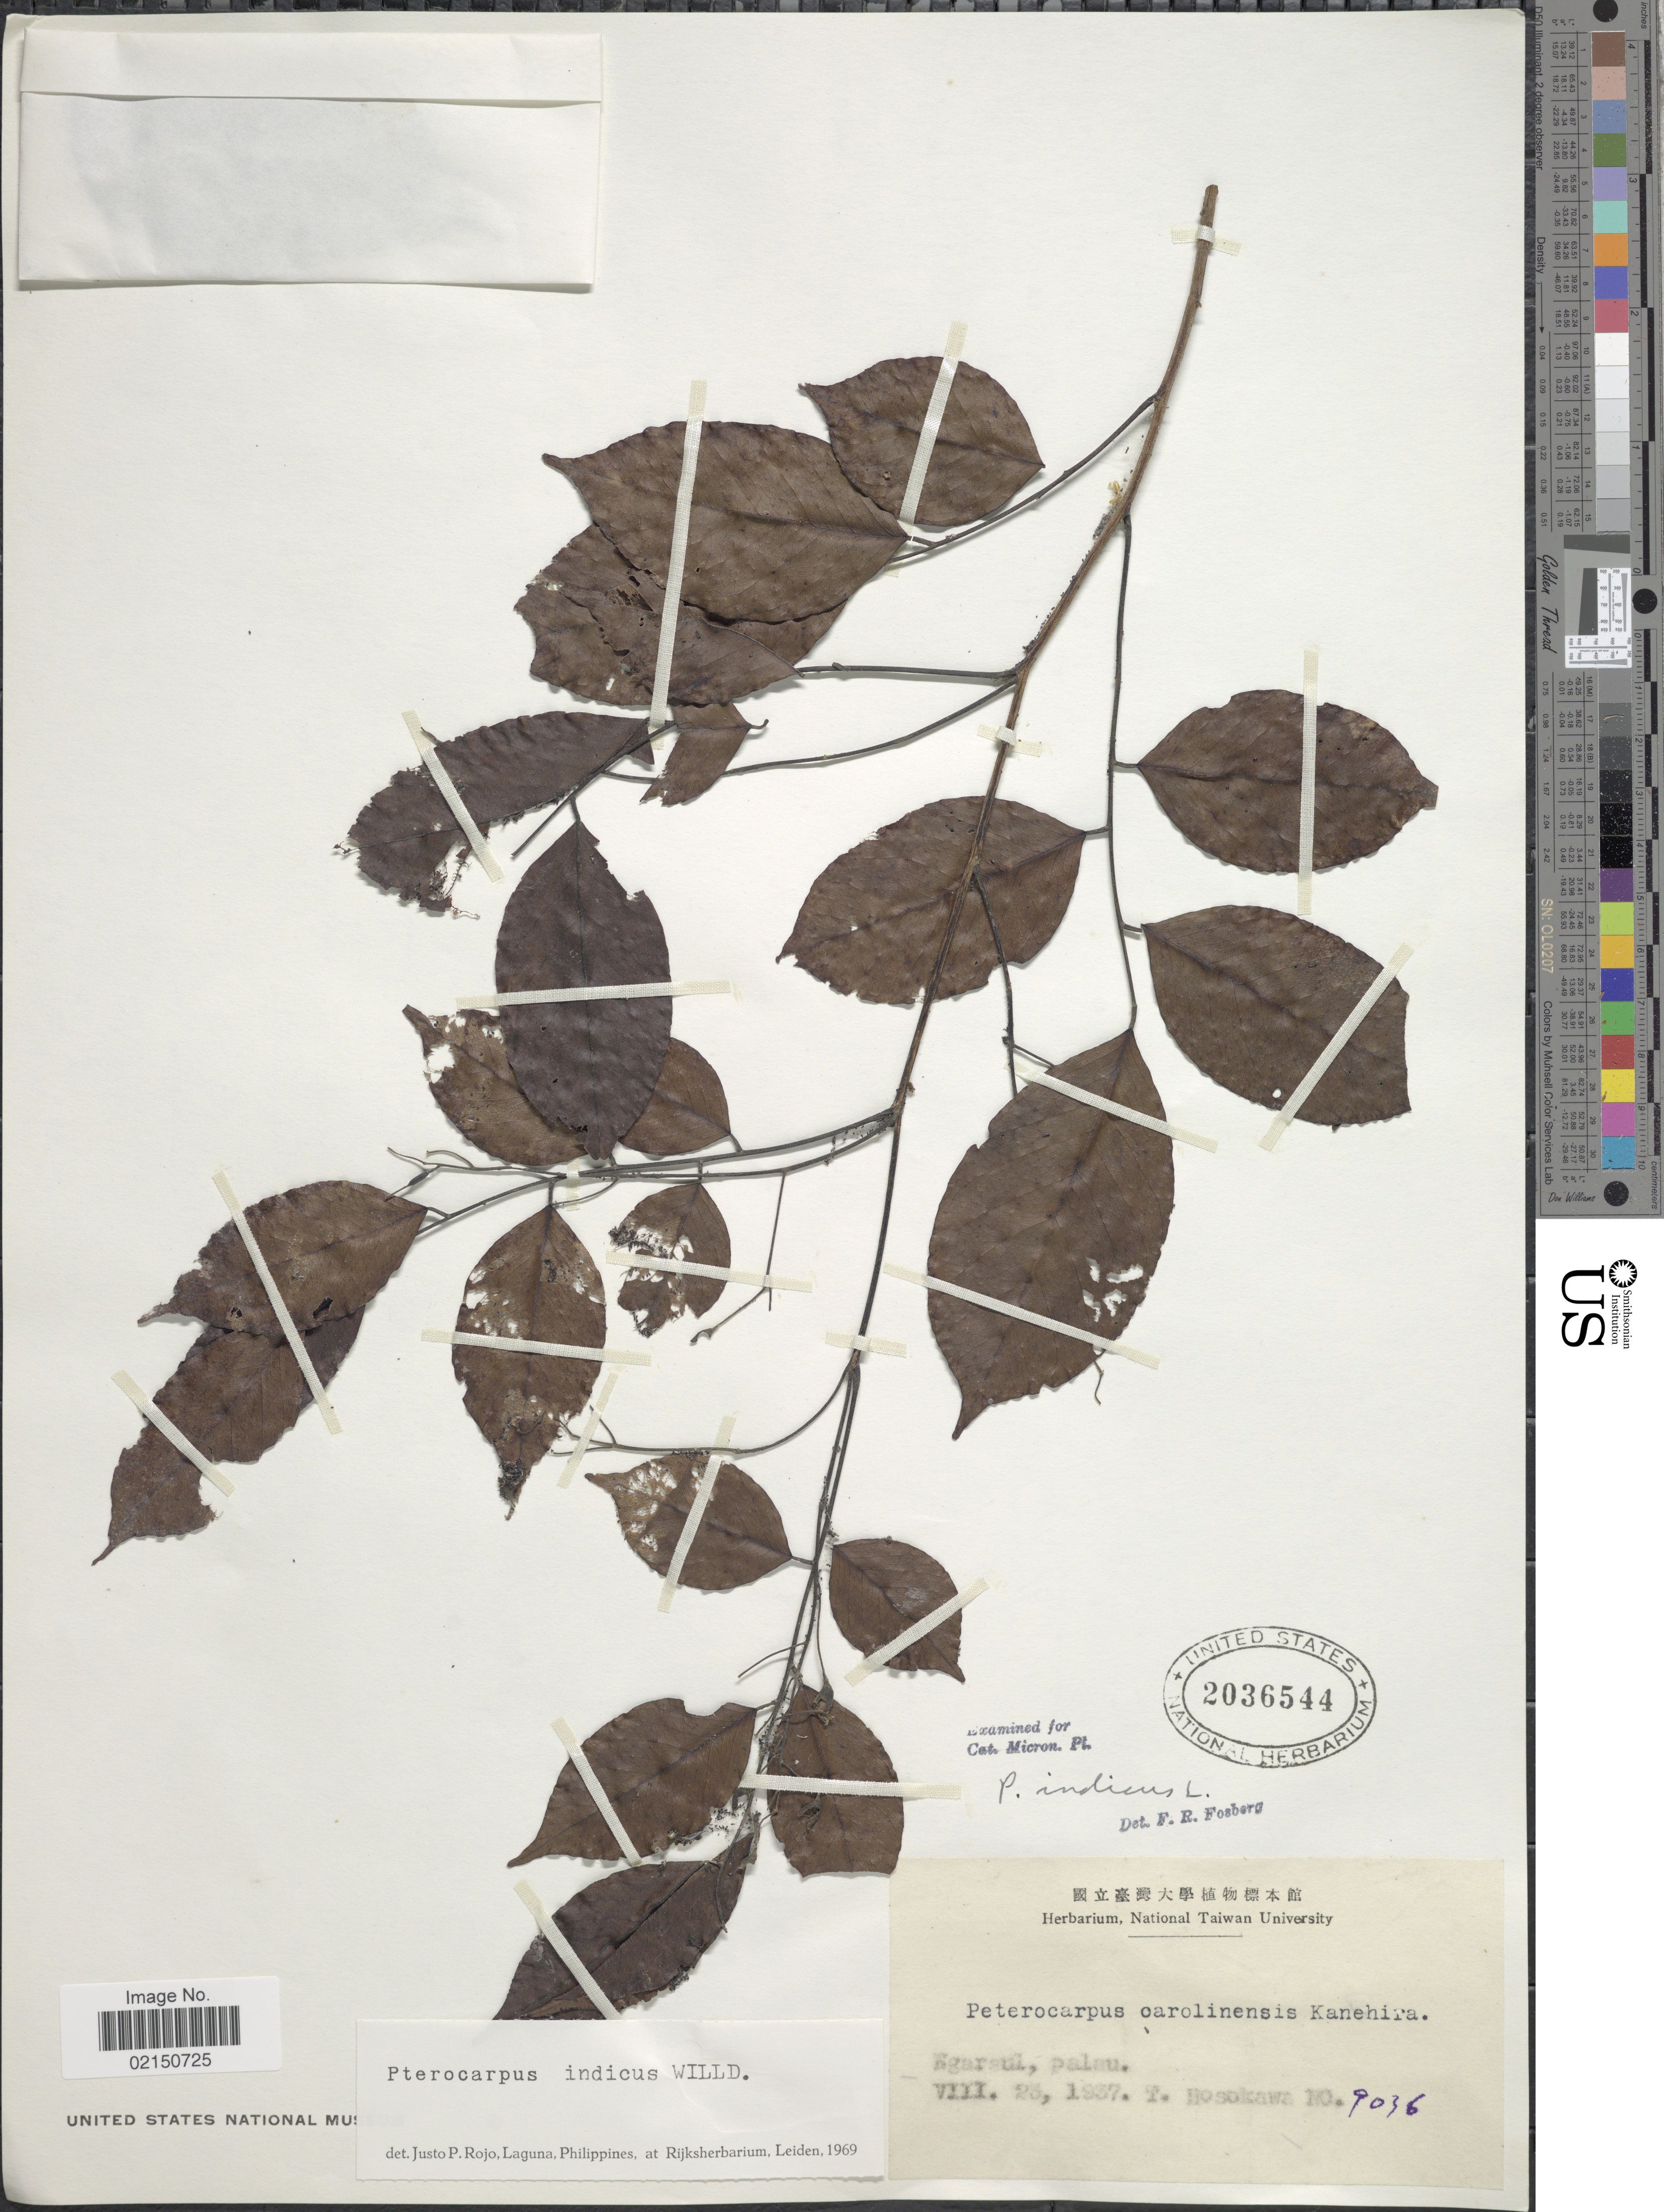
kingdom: Plantae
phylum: Tracheophyta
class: Magnoliopsida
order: Fabales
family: Fabaceae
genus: Pterocarpus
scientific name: Pterocarpus indicus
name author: Willd.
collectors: T. Hosokawa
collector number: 9036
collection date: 1937-08-23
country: Palau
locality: Ngaraul [interpreted], Palau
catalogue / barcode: US 2036544